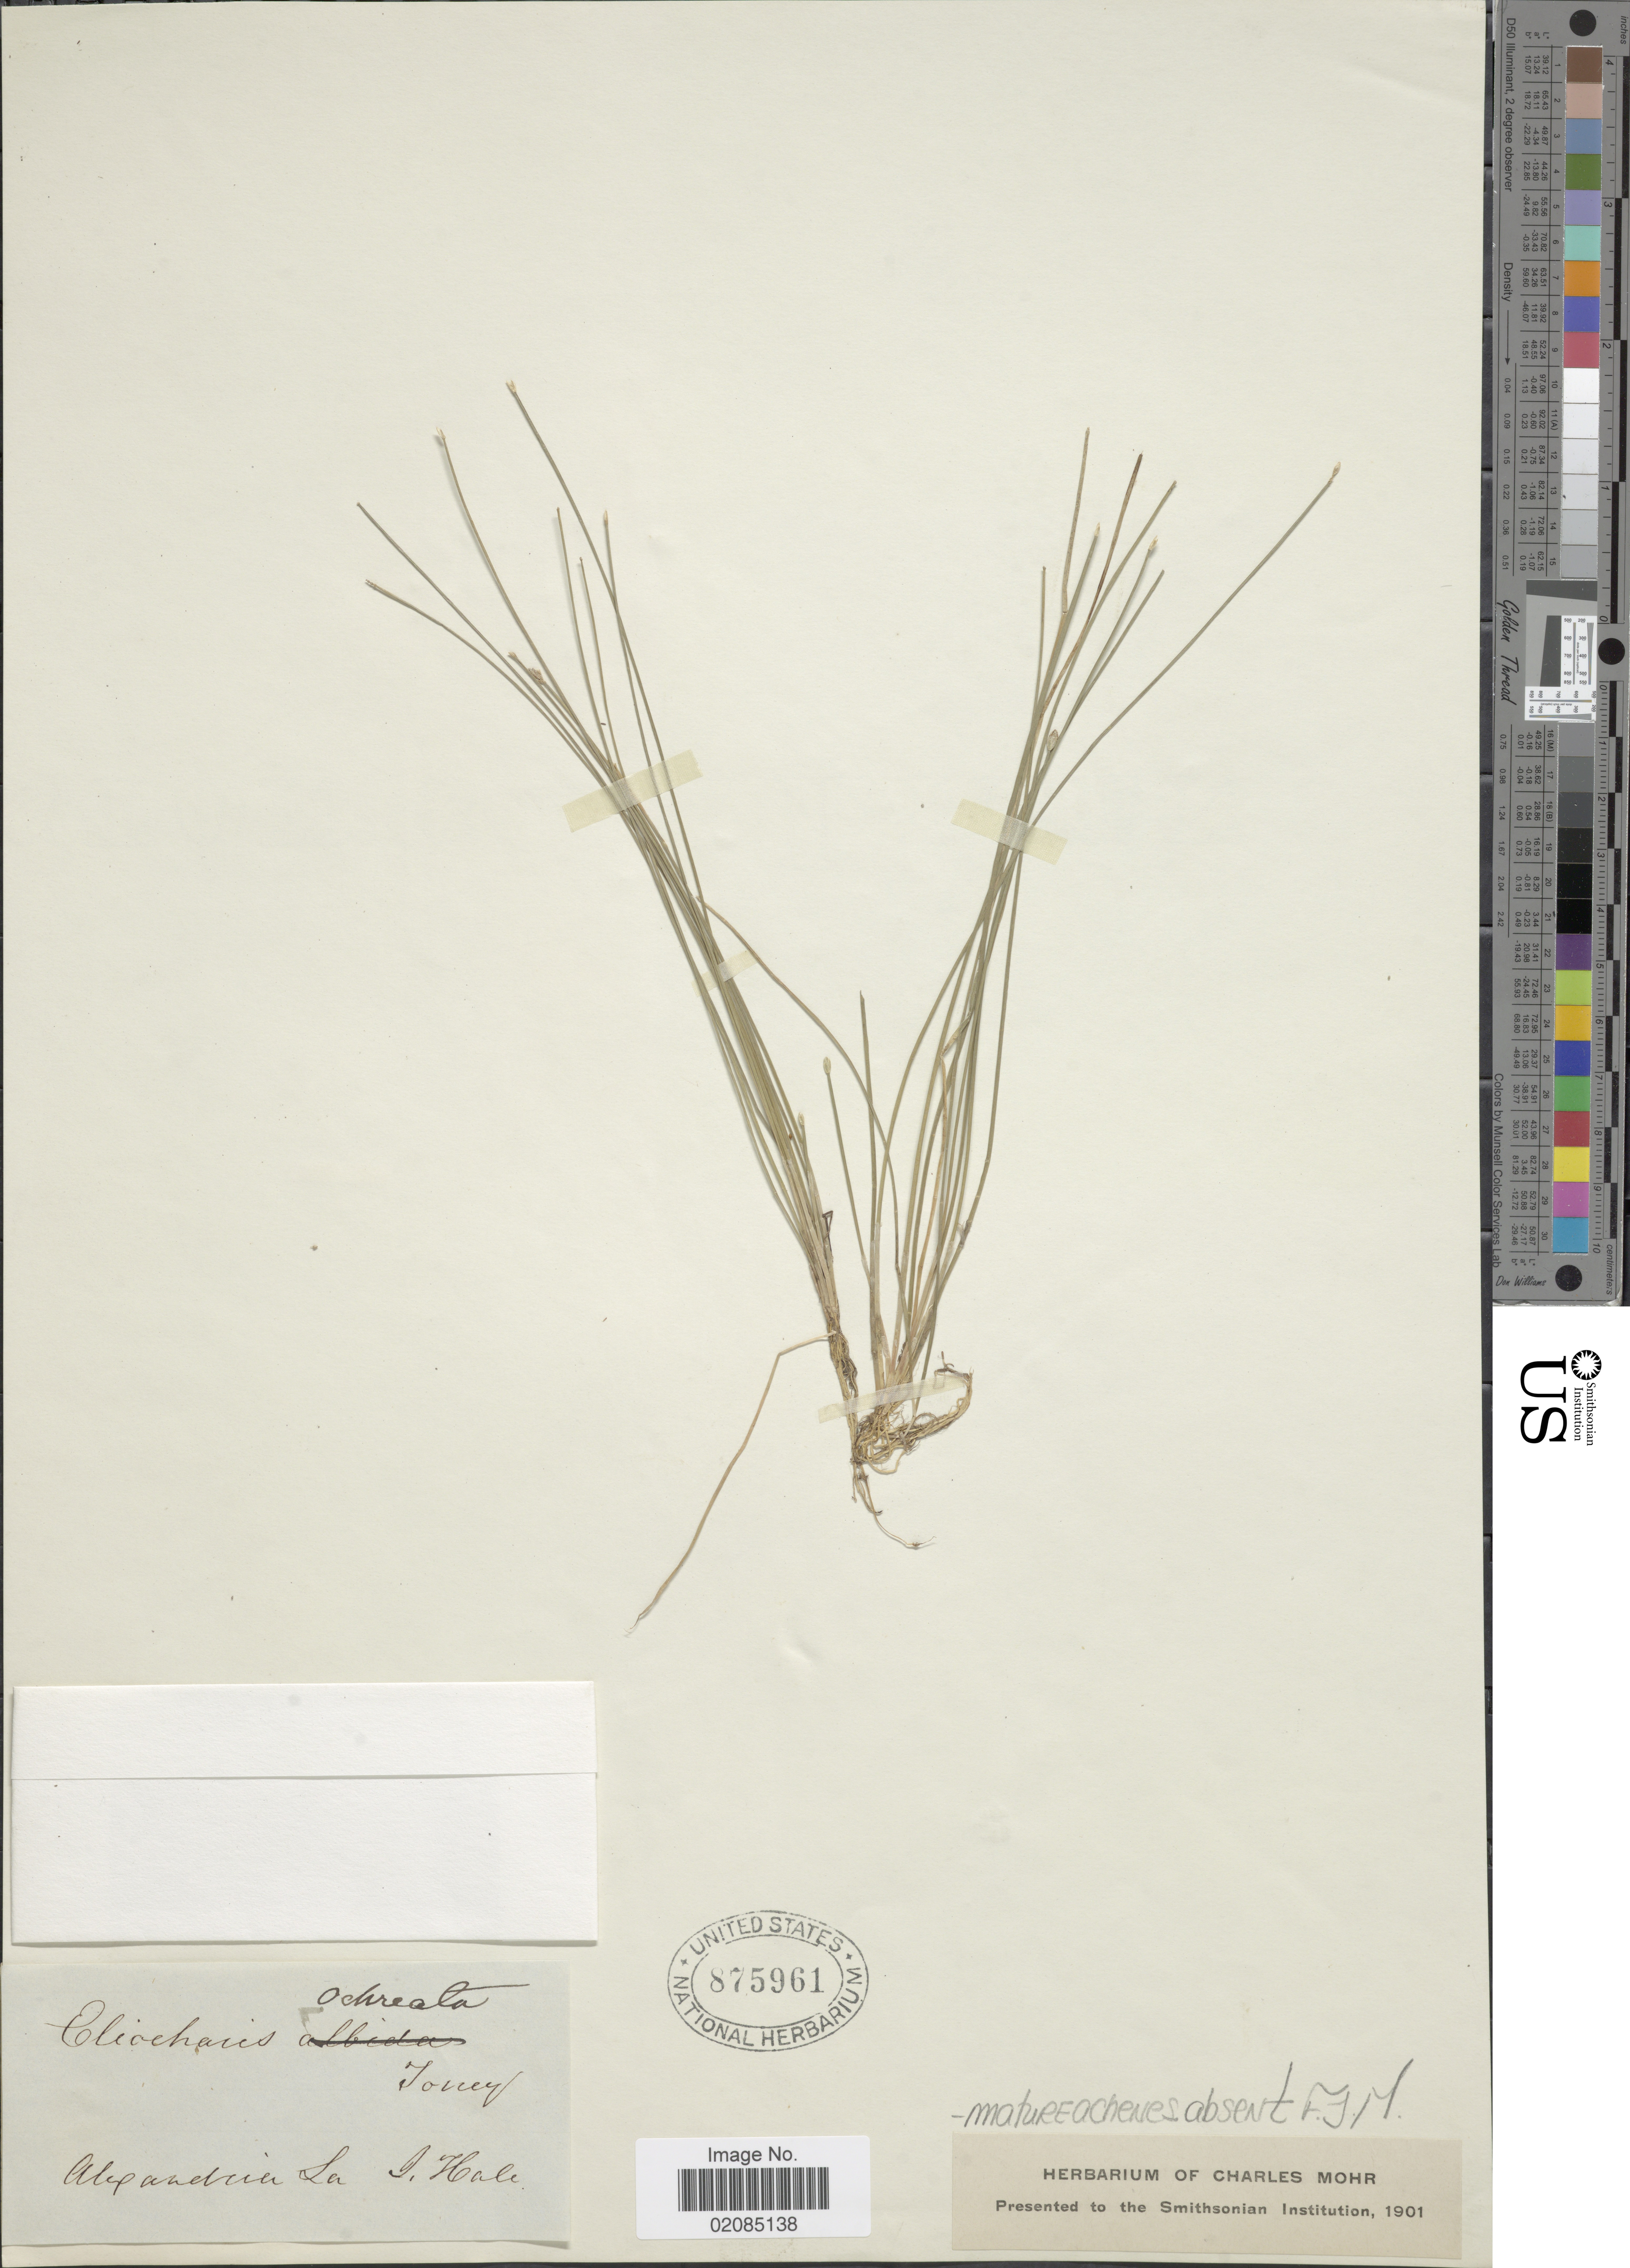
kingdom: Plantae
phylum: Tracheophyta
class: Liliopsida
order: Poales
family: Cyperaceae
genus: Eleocharis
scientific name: Eleocharis flavescens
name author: (Poir.) Urb.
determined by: Ward, Scott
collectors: J. Hale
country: United States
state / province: Louisiana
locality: Alexandria.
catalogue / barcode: US 875961